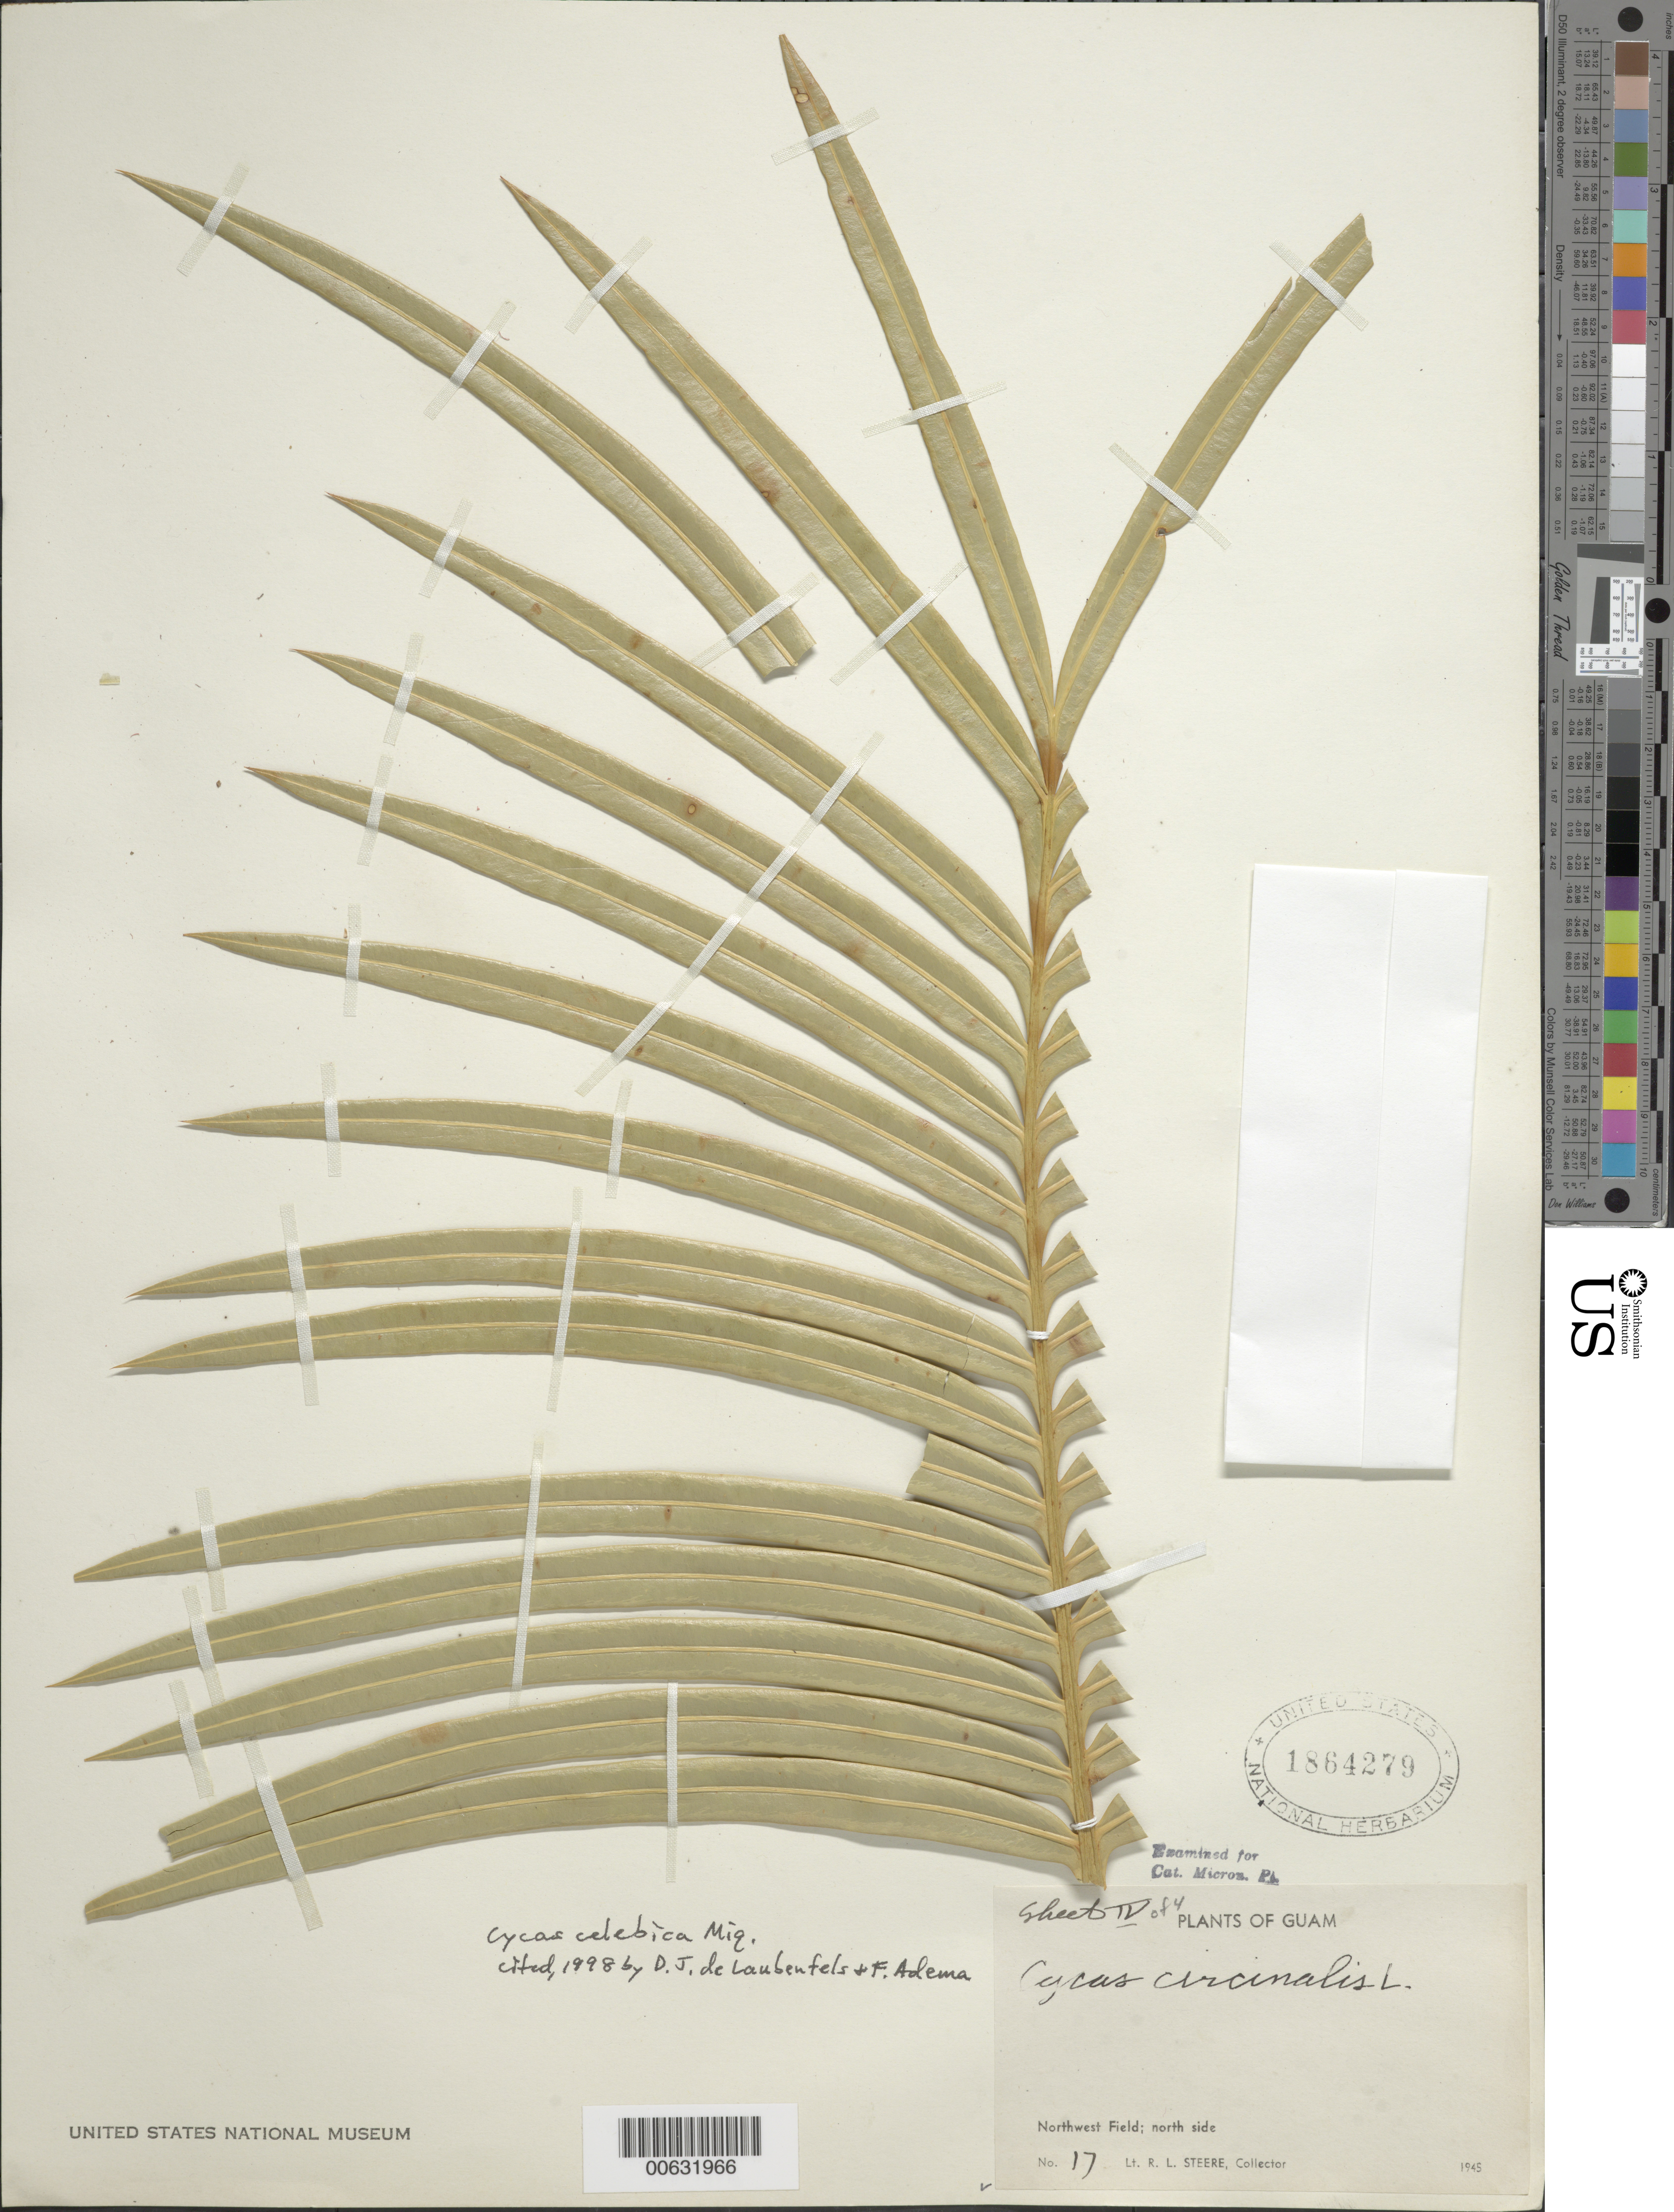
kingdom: Plantae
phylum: Tracheophyta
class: Cycadopsida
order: Cycadales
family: Cycadaceae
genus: Cycas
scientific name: Cycas celebica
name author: Miq.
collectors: R. L. Steere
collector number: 17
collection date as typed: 16 Sep 1945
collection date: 1945-09-16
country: Guam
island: Guam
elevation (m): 122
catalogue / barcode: US 1864279